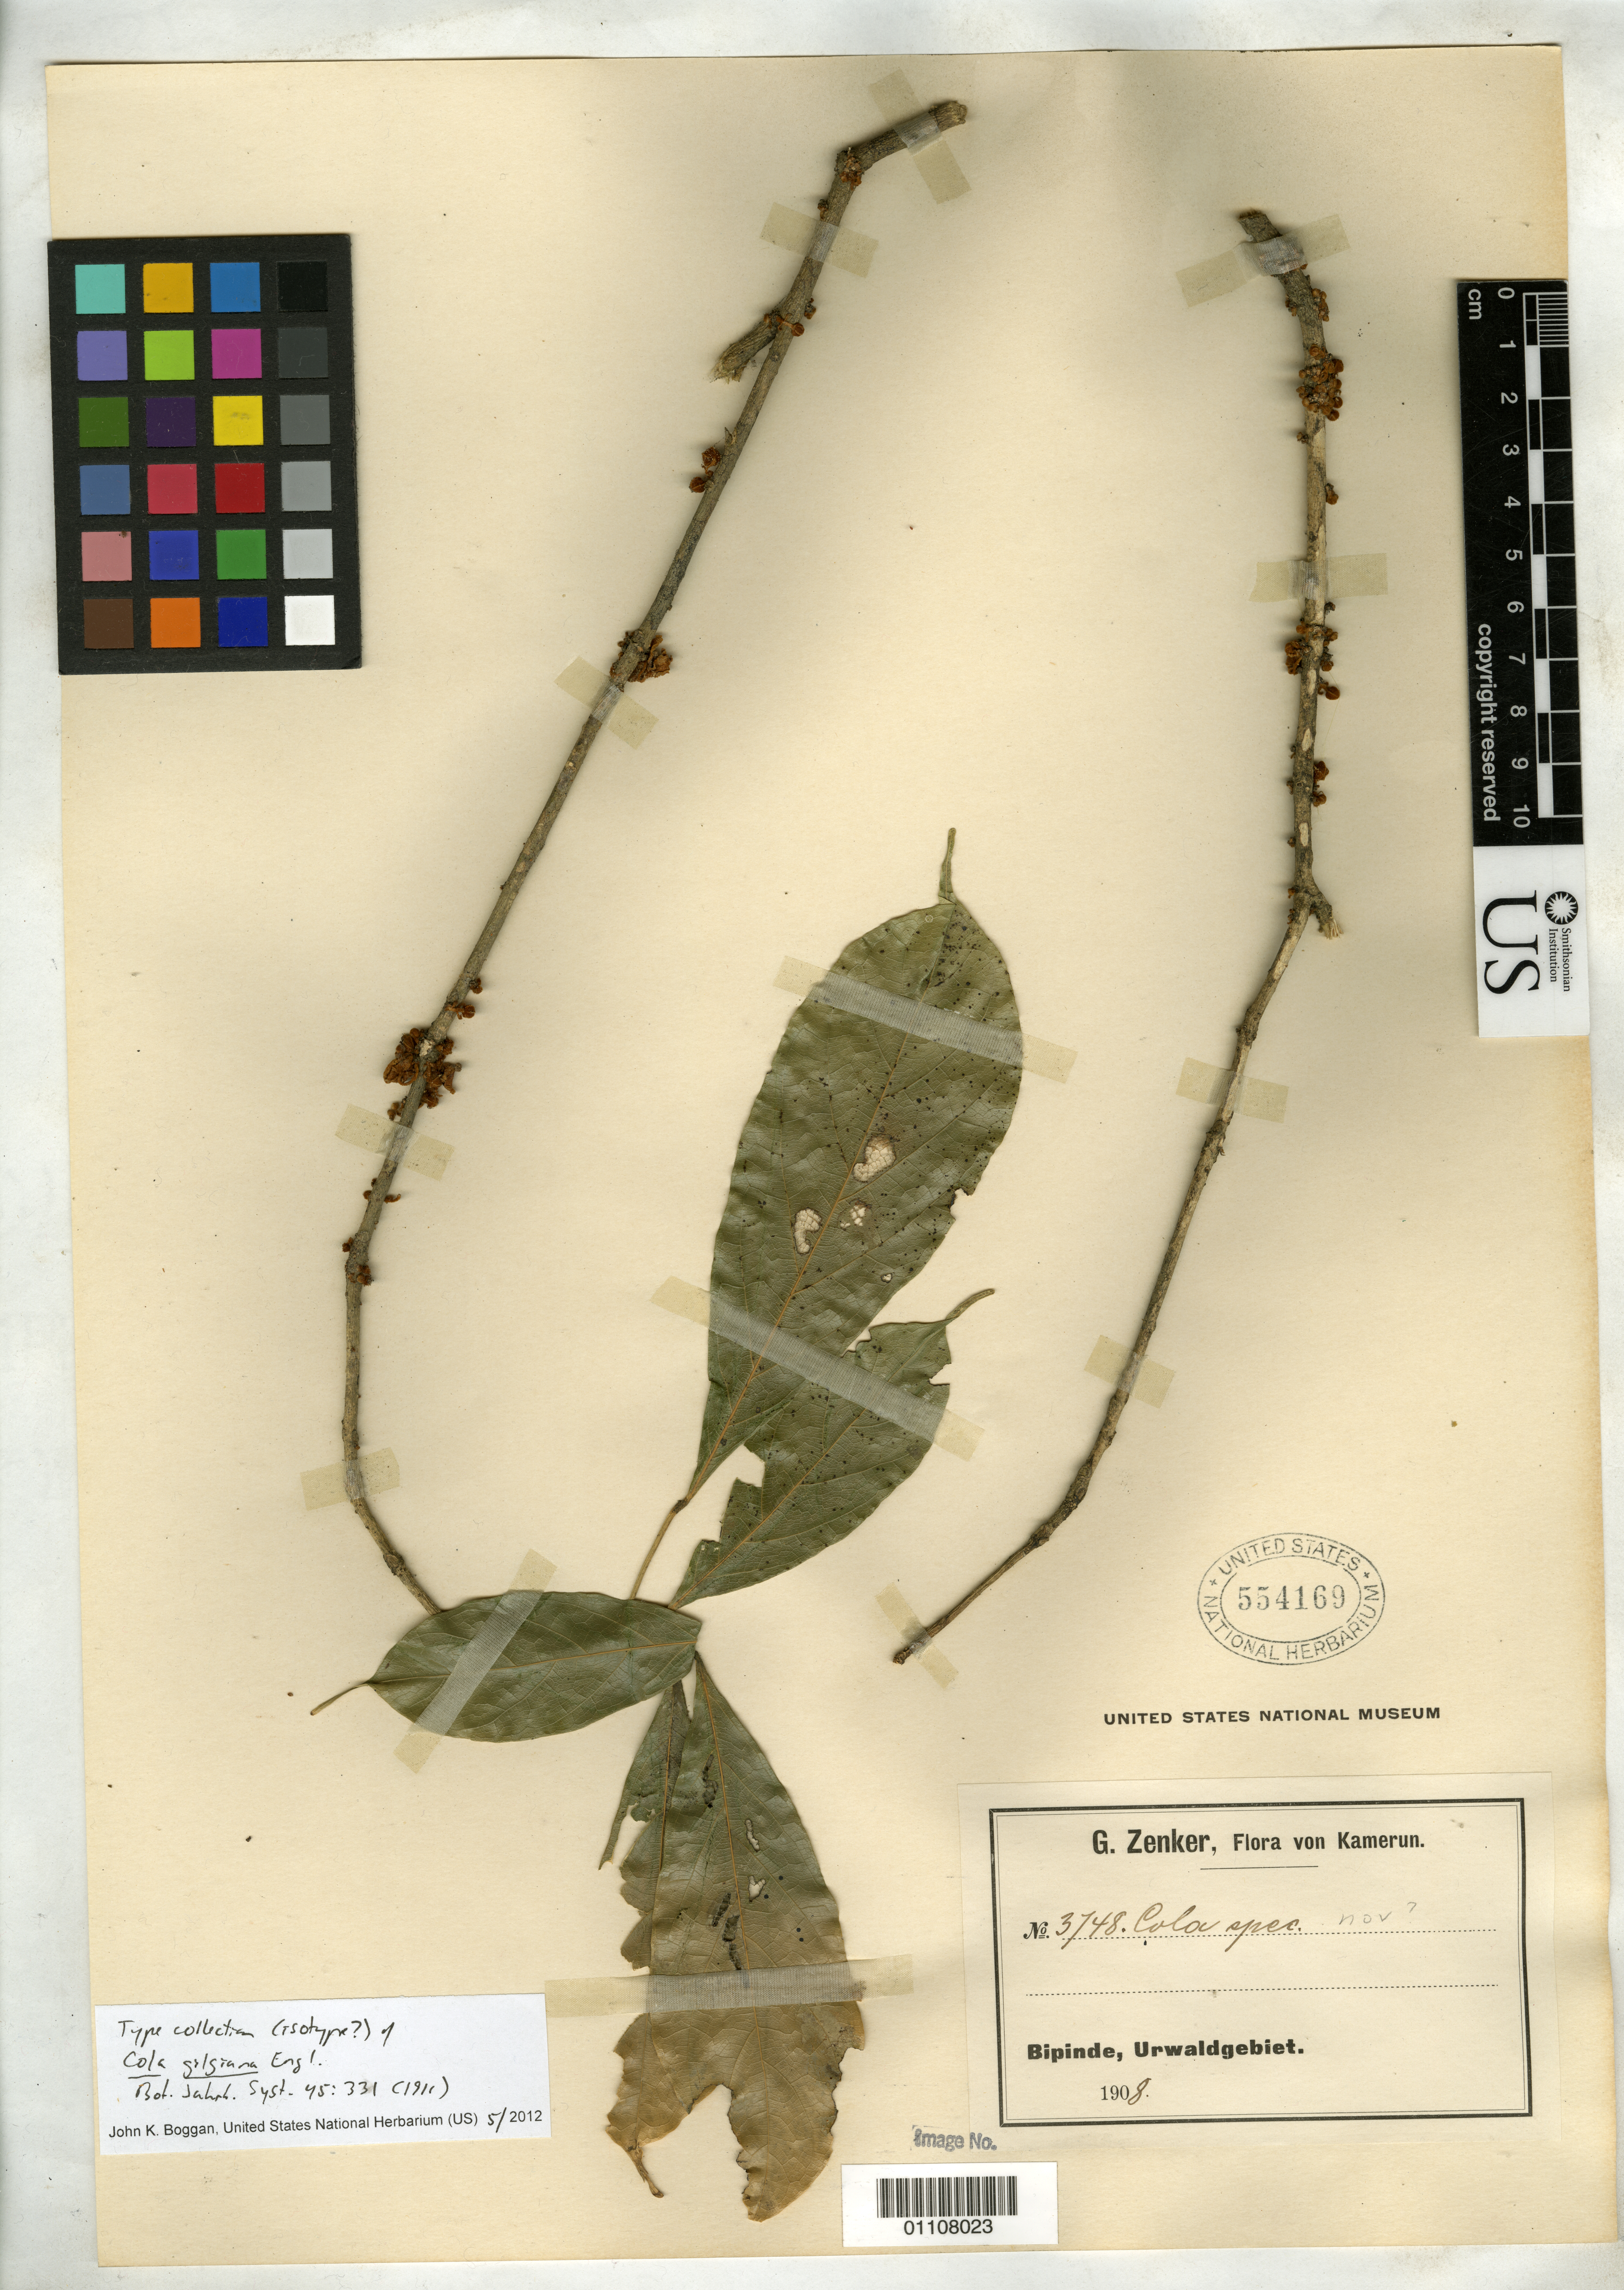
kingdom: Plantae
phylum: Tracheophyta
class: Magnoliopsida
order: Malvales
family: Malvaceae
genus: Cola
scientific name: Cola gilgiana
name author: Engl.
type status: Type Collection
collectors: G. A. Zenker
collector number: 3748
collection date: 1908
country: Cameroon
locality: Kamerun, Bipinde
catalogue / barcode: US 554169